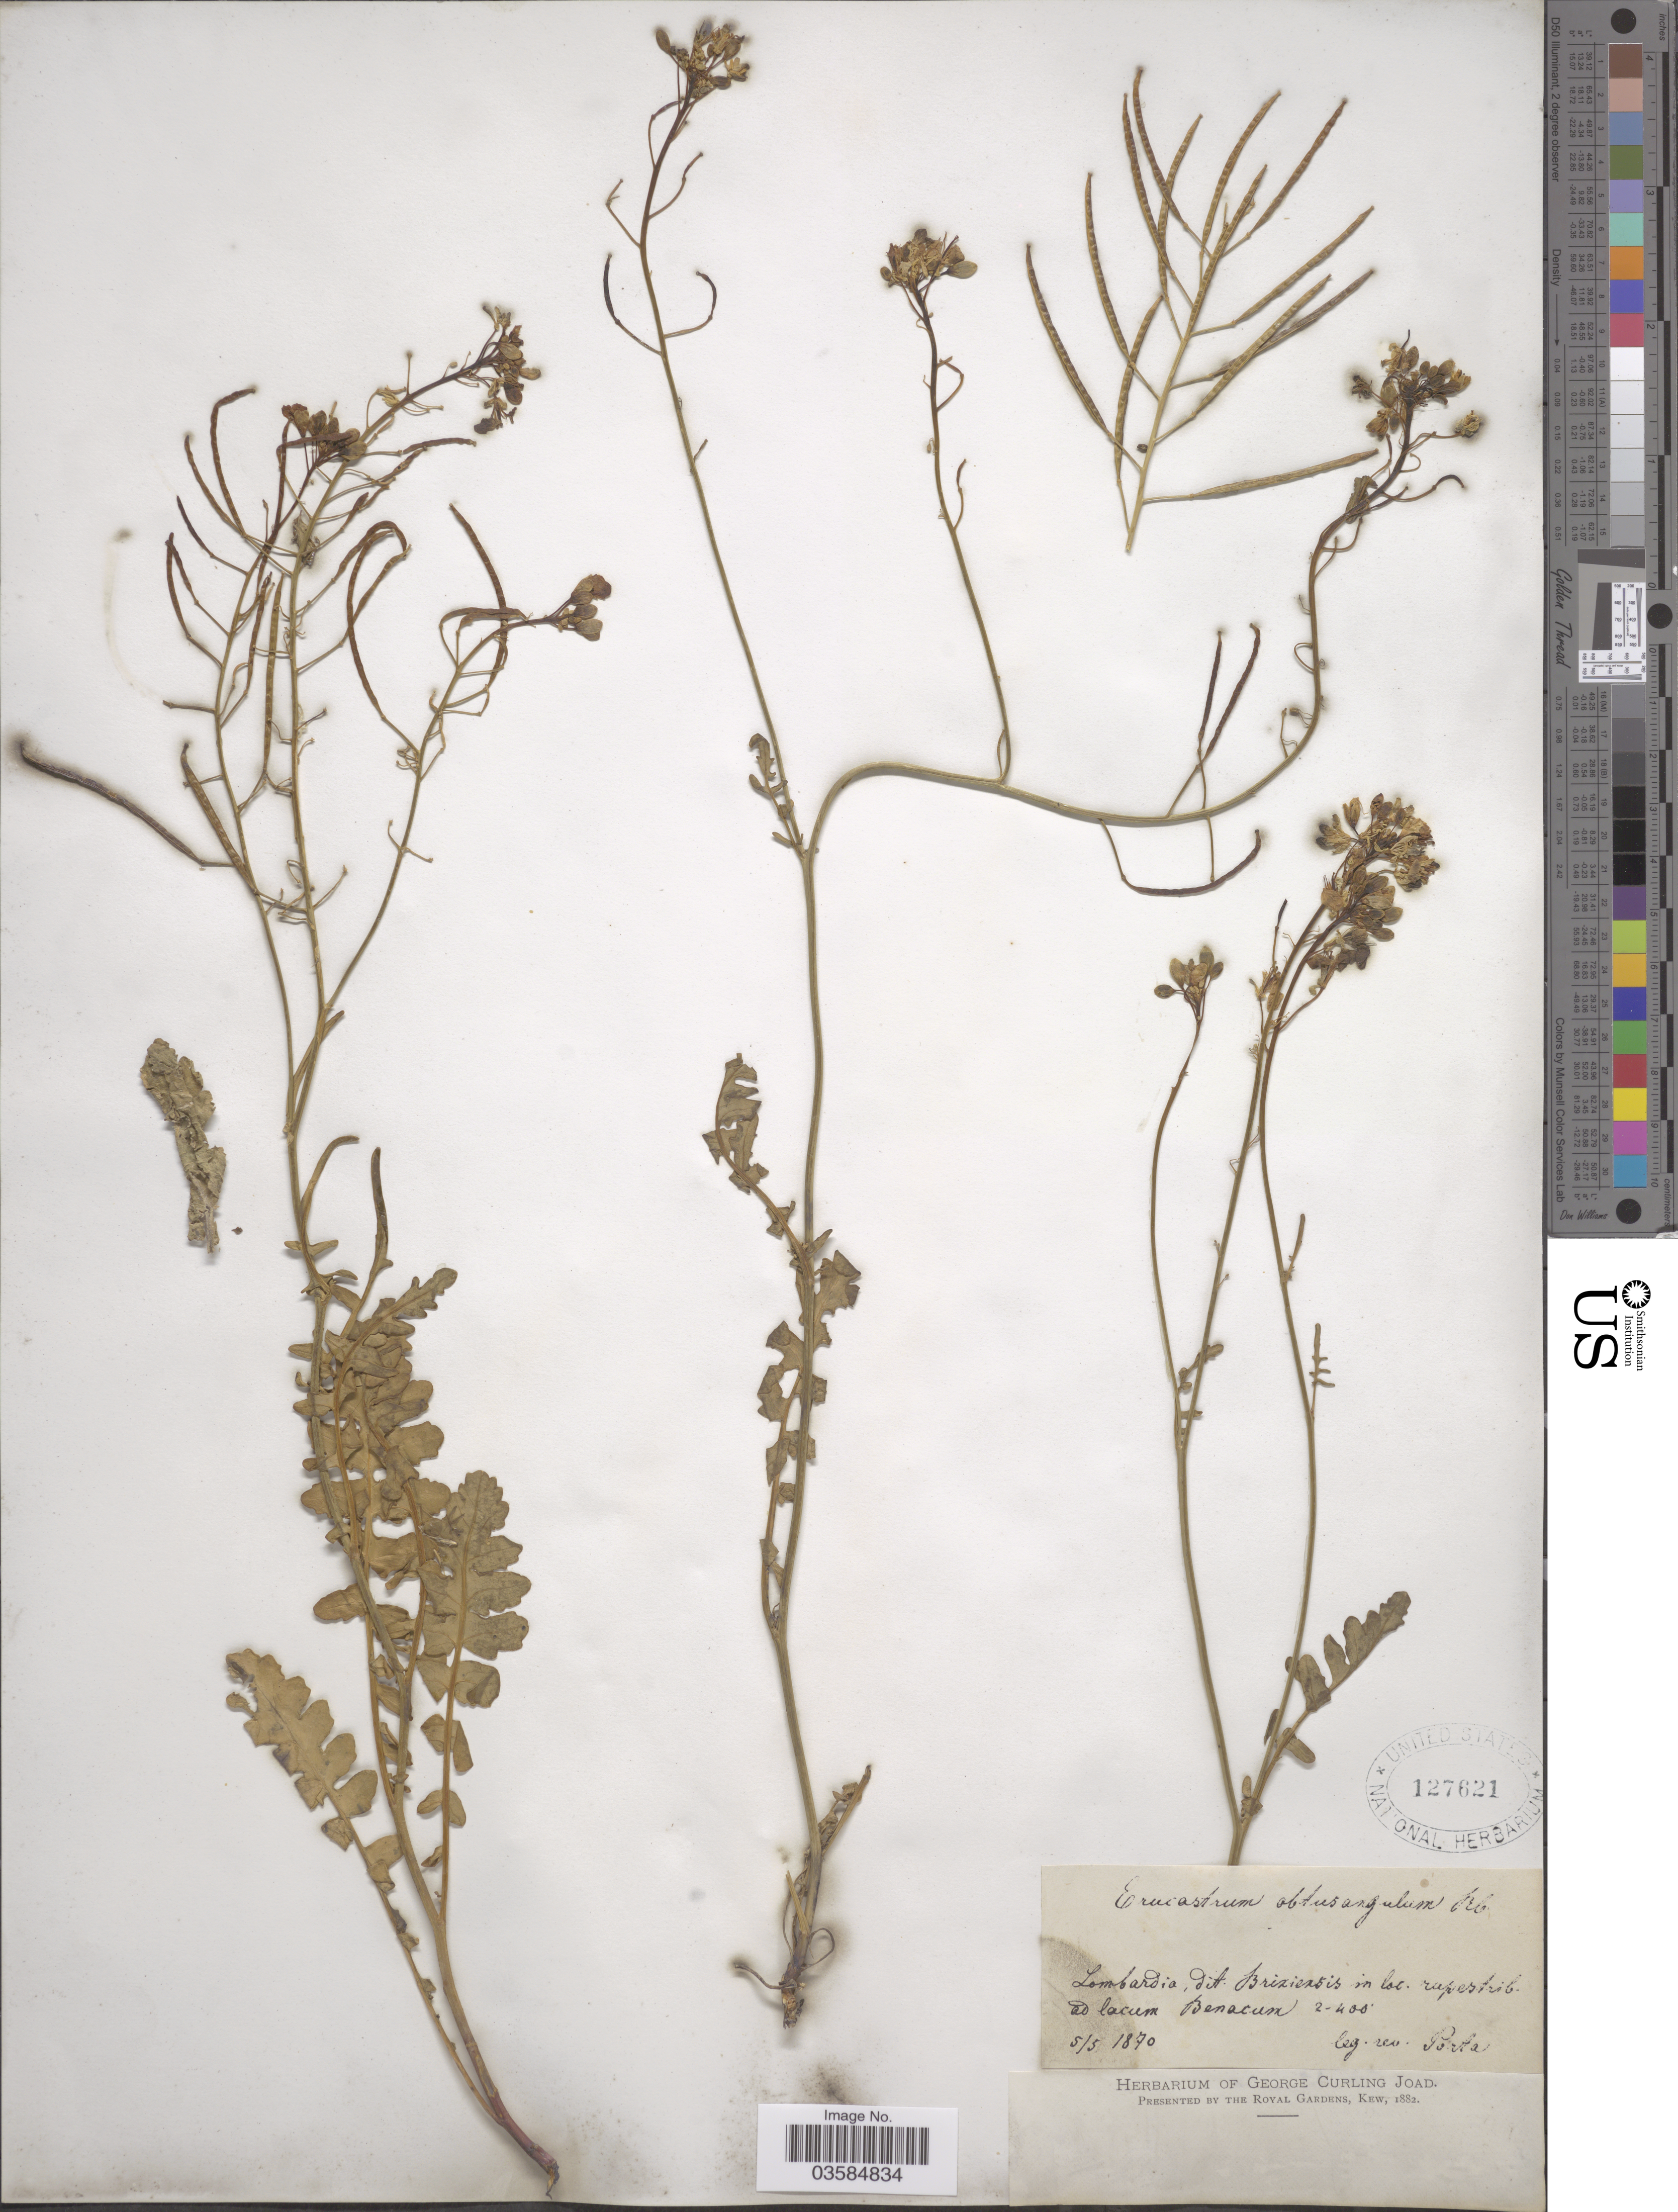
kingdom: Plantae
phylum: Tracheophyta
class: Magnoliopsida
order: Brassicales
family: Brassicaceae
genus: Erucastrum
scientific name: Erucastrum obtusangulum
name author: Rchb.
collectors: -- Porta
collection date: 1870-05-05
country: Italy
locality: Lombardia, dit. Brixiensis in loc. rupertrib. ad lacum Benacum. [interpreted]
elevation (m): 61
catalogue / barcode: US 127621